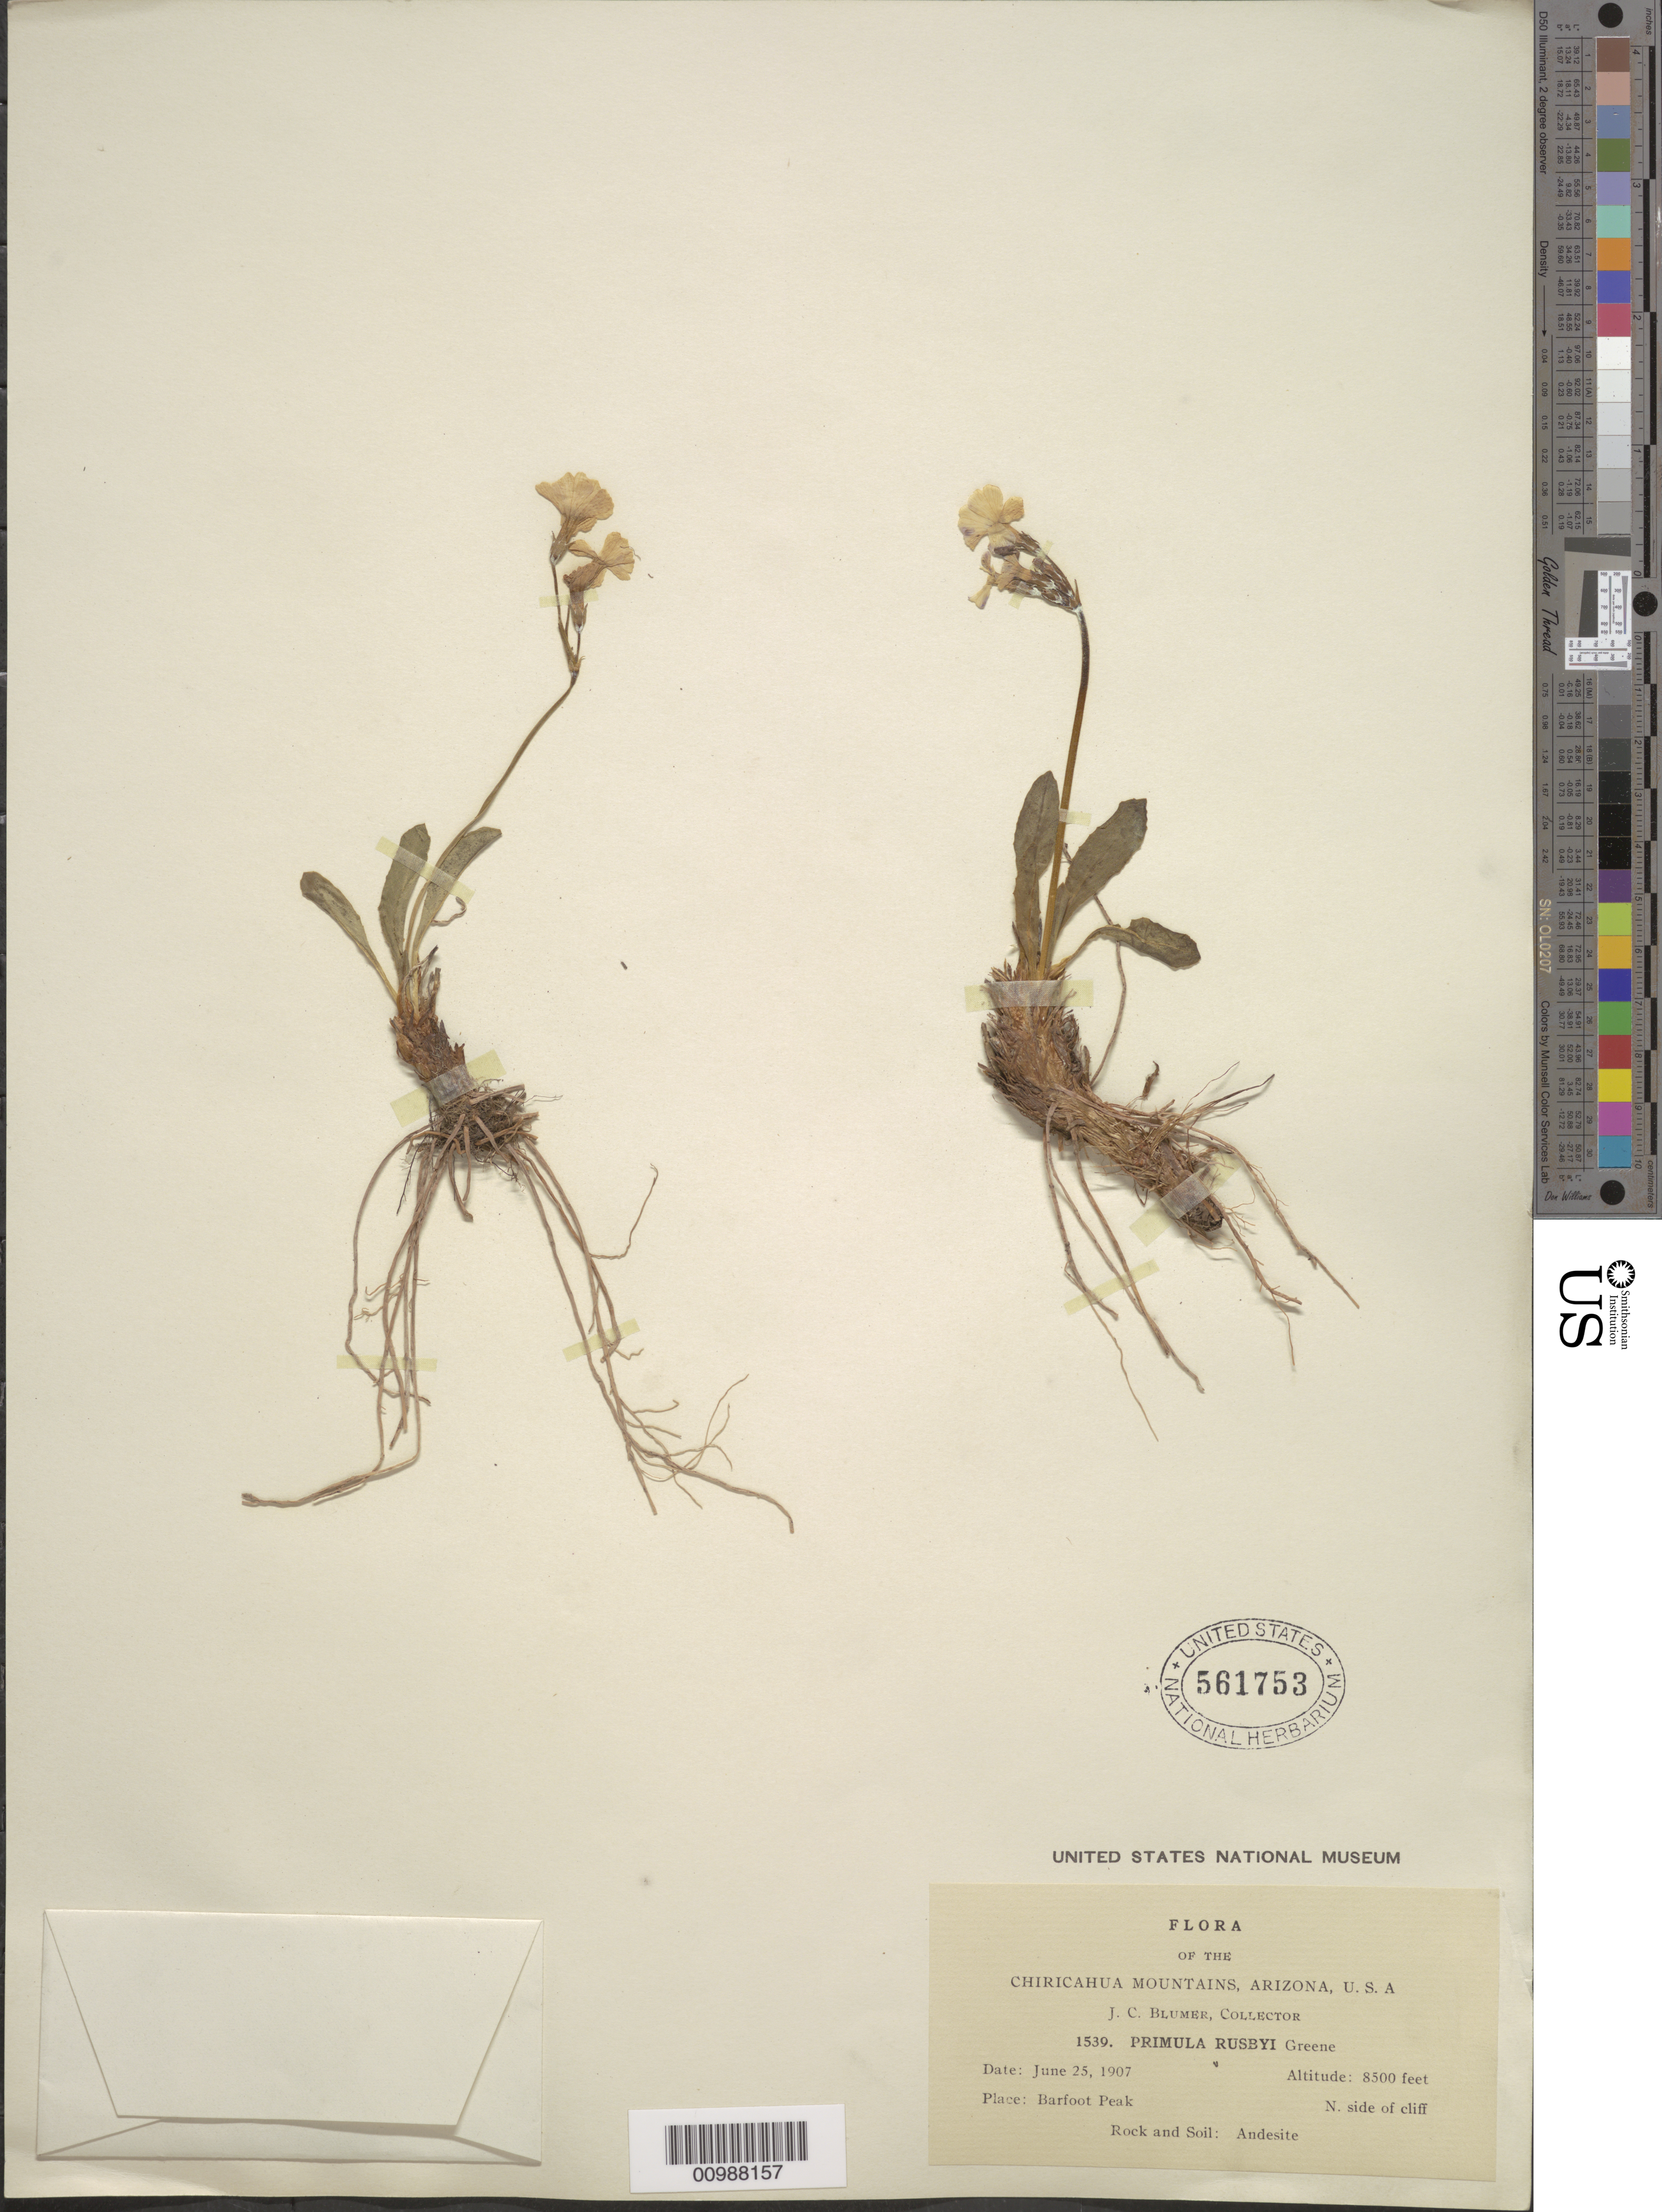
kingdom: Plantae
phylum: Tracheophyta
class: Magnoliopsida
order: Ericales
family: Primulaceae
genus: Primula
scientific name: Primula rusbyi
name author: Greene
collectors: J. C. Blumer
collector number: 1539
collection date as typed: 25 Jun 1907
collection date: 1907-06-25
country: United States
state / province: Arizona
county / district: Cochise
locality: Chiricahua Mountains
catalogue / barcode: US 561753